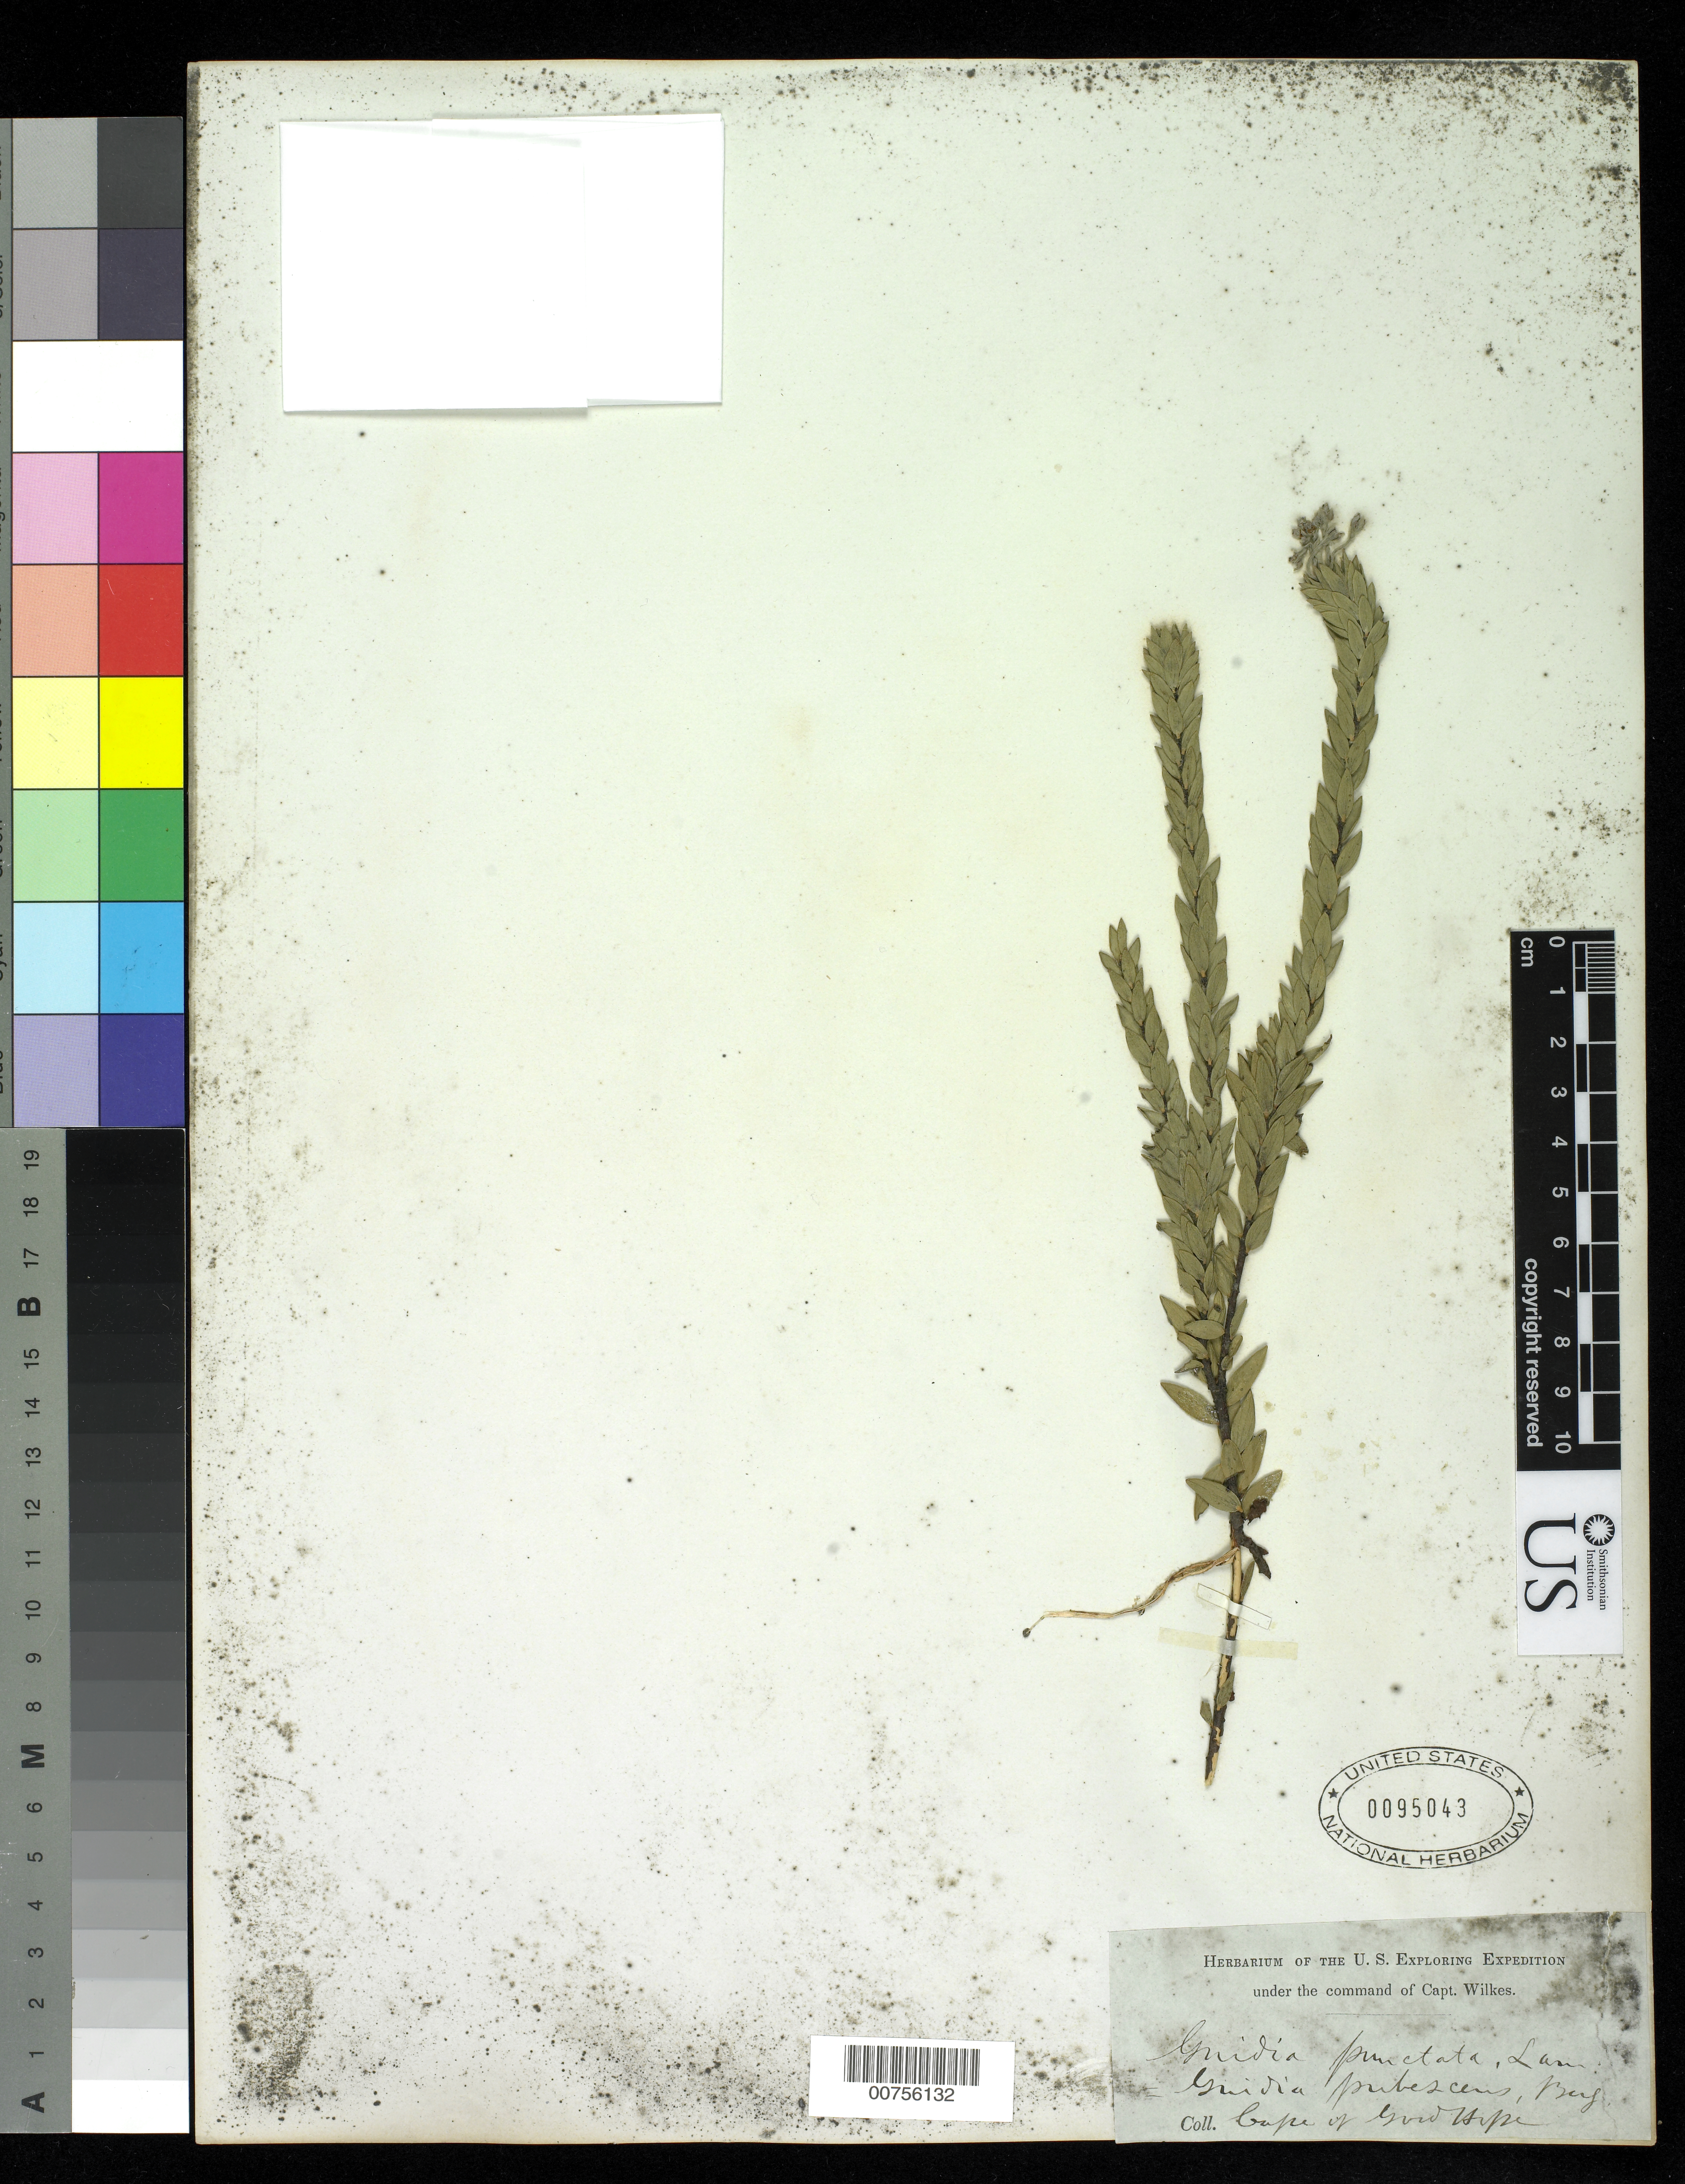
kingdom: Plantae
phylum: Tracheophyta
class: Magnoliopsida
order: Malvales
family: Thymelaeaceae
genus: Gnidia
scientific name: Gnidia punctata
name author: Lam.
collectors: Wilkes Explor. Exped.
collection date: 1838/1842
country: South Africa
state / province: Western Cape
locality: Cape of Good Hope. Cape Town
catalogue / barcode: US 95043